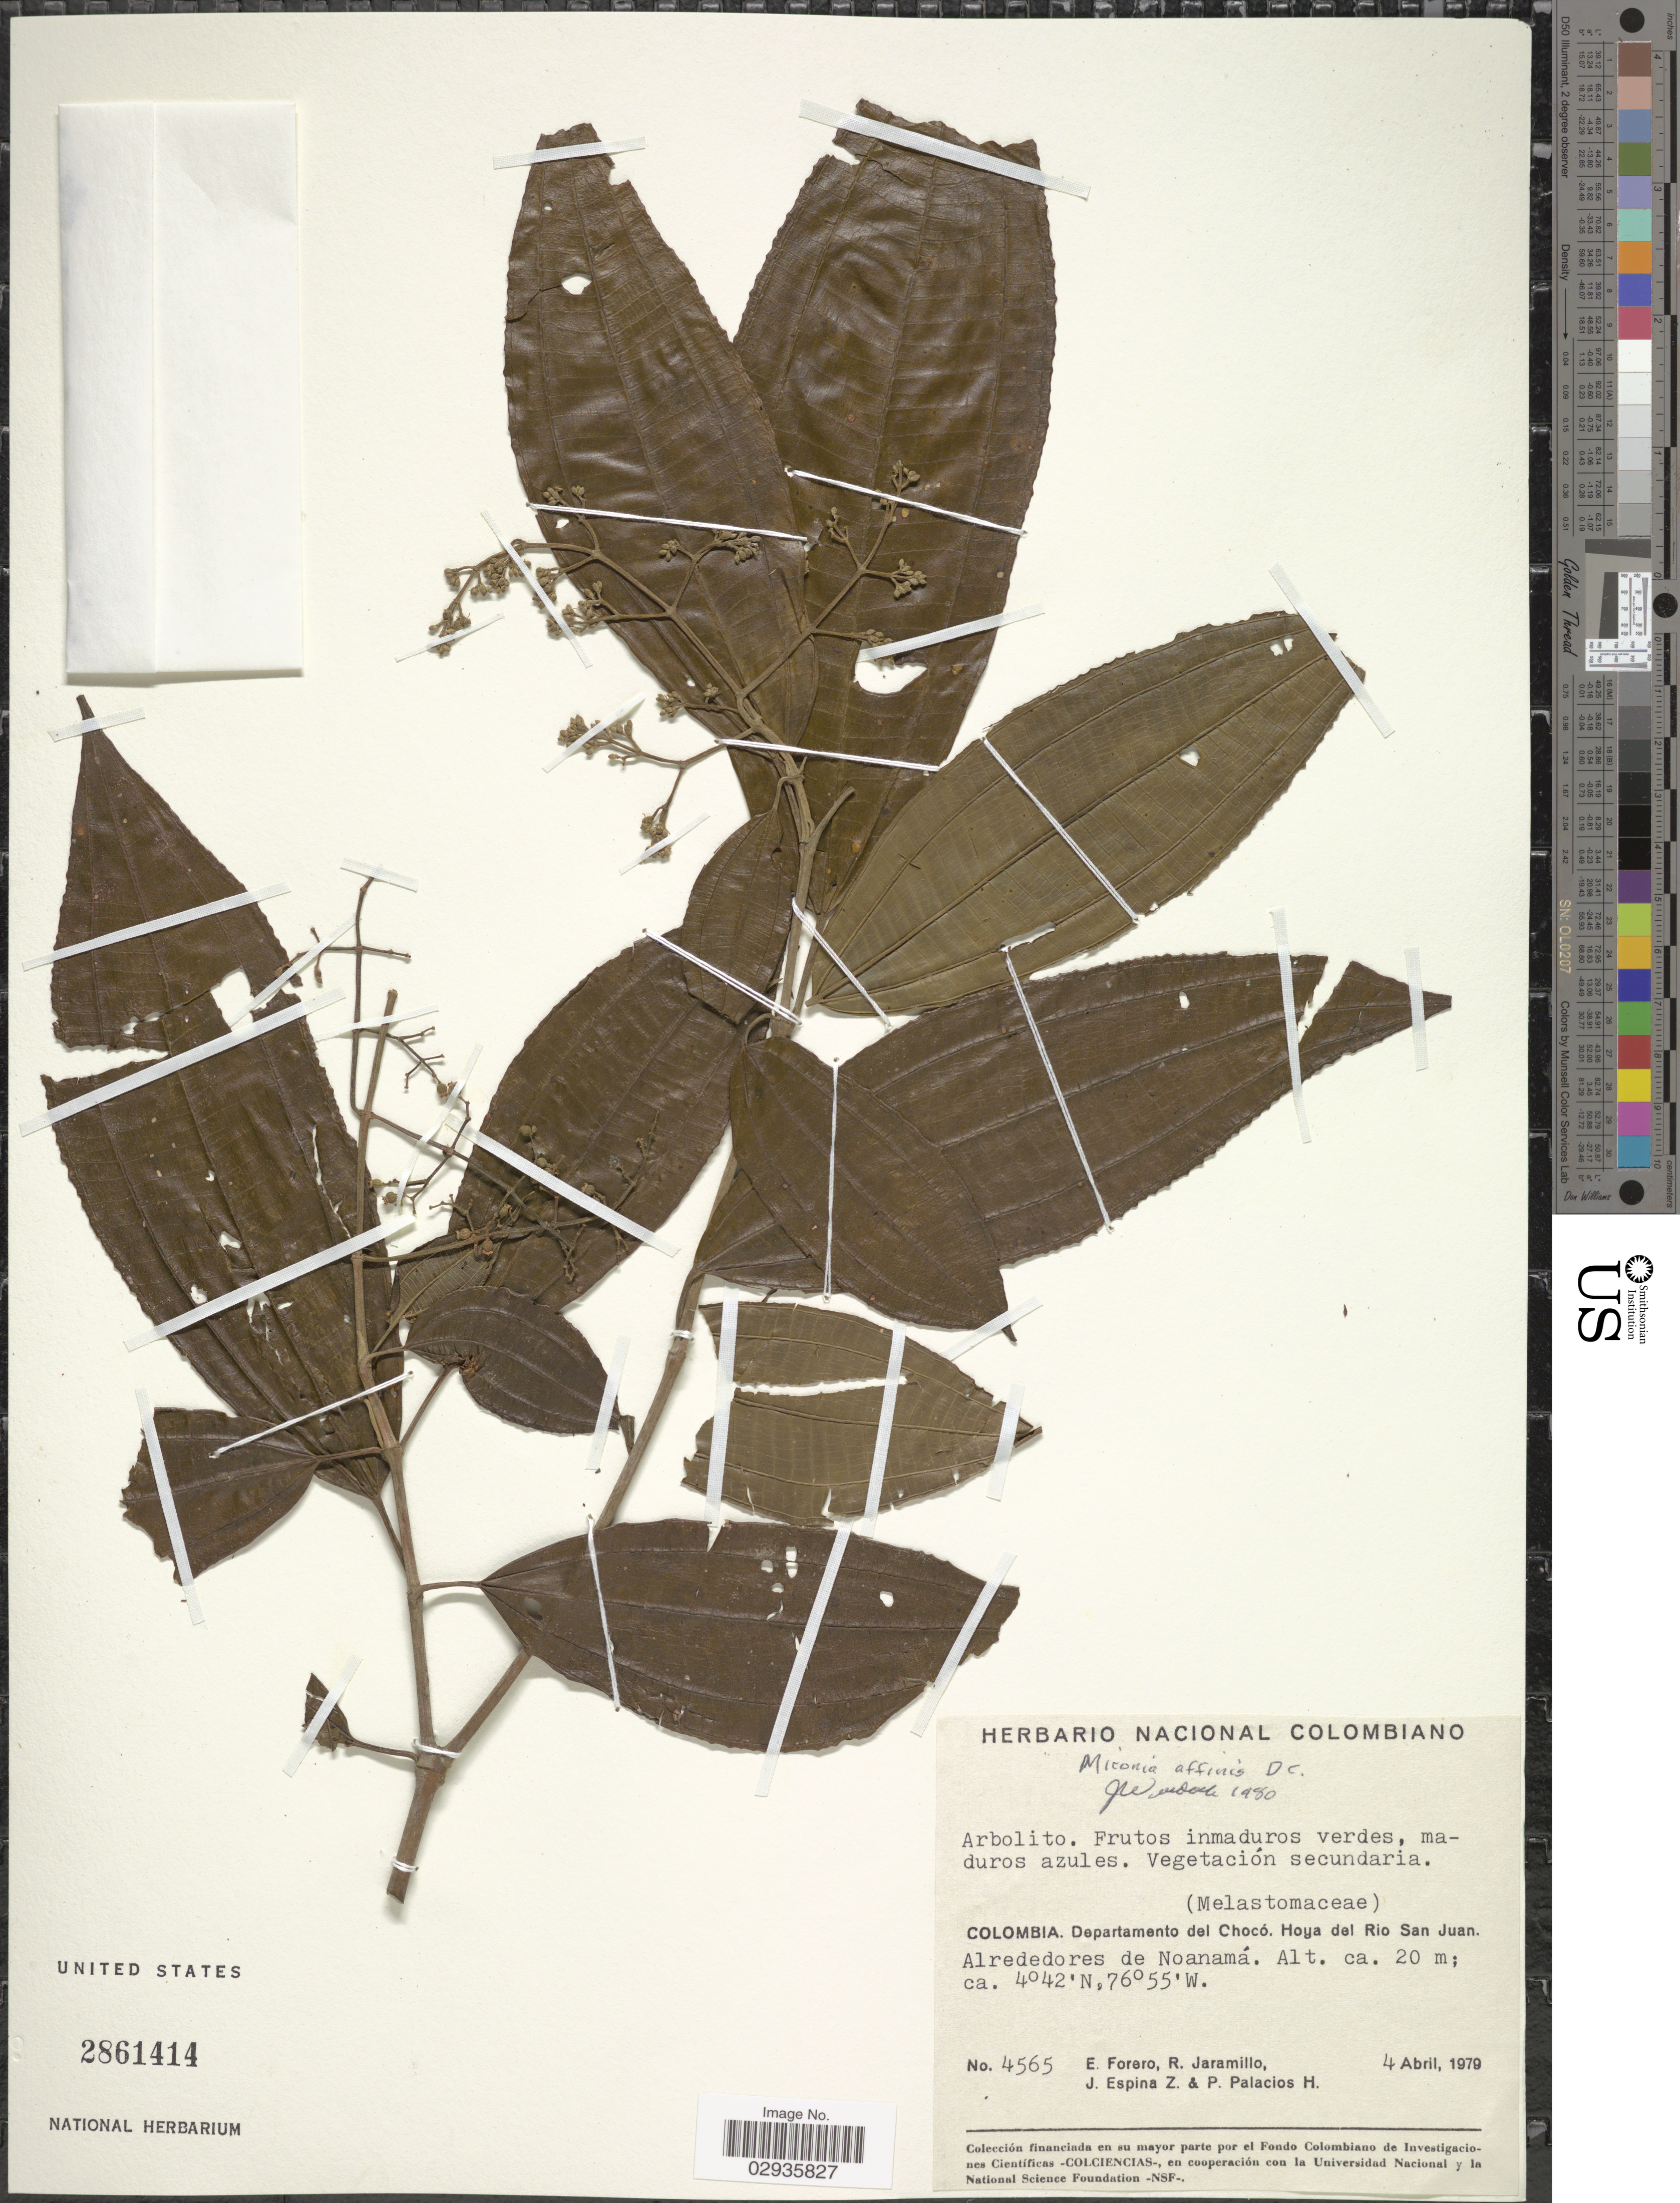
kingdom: Plantae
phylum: Tracheophyta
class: Magnoliopsida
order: Myrtales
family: Melastomataceae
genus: Miconia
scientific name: Miconia affinis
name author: DC.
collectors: E. Forero, R. Jaramillo, J. Espina Z. & P. Palacios H.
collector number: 4565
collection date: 1979-04-04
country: Colombia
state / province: Chocó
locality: Departamento del Chocó. Hoya del Rio San Juan. Alrededores de Noanamá.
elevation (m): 20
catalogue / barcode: US 2861414